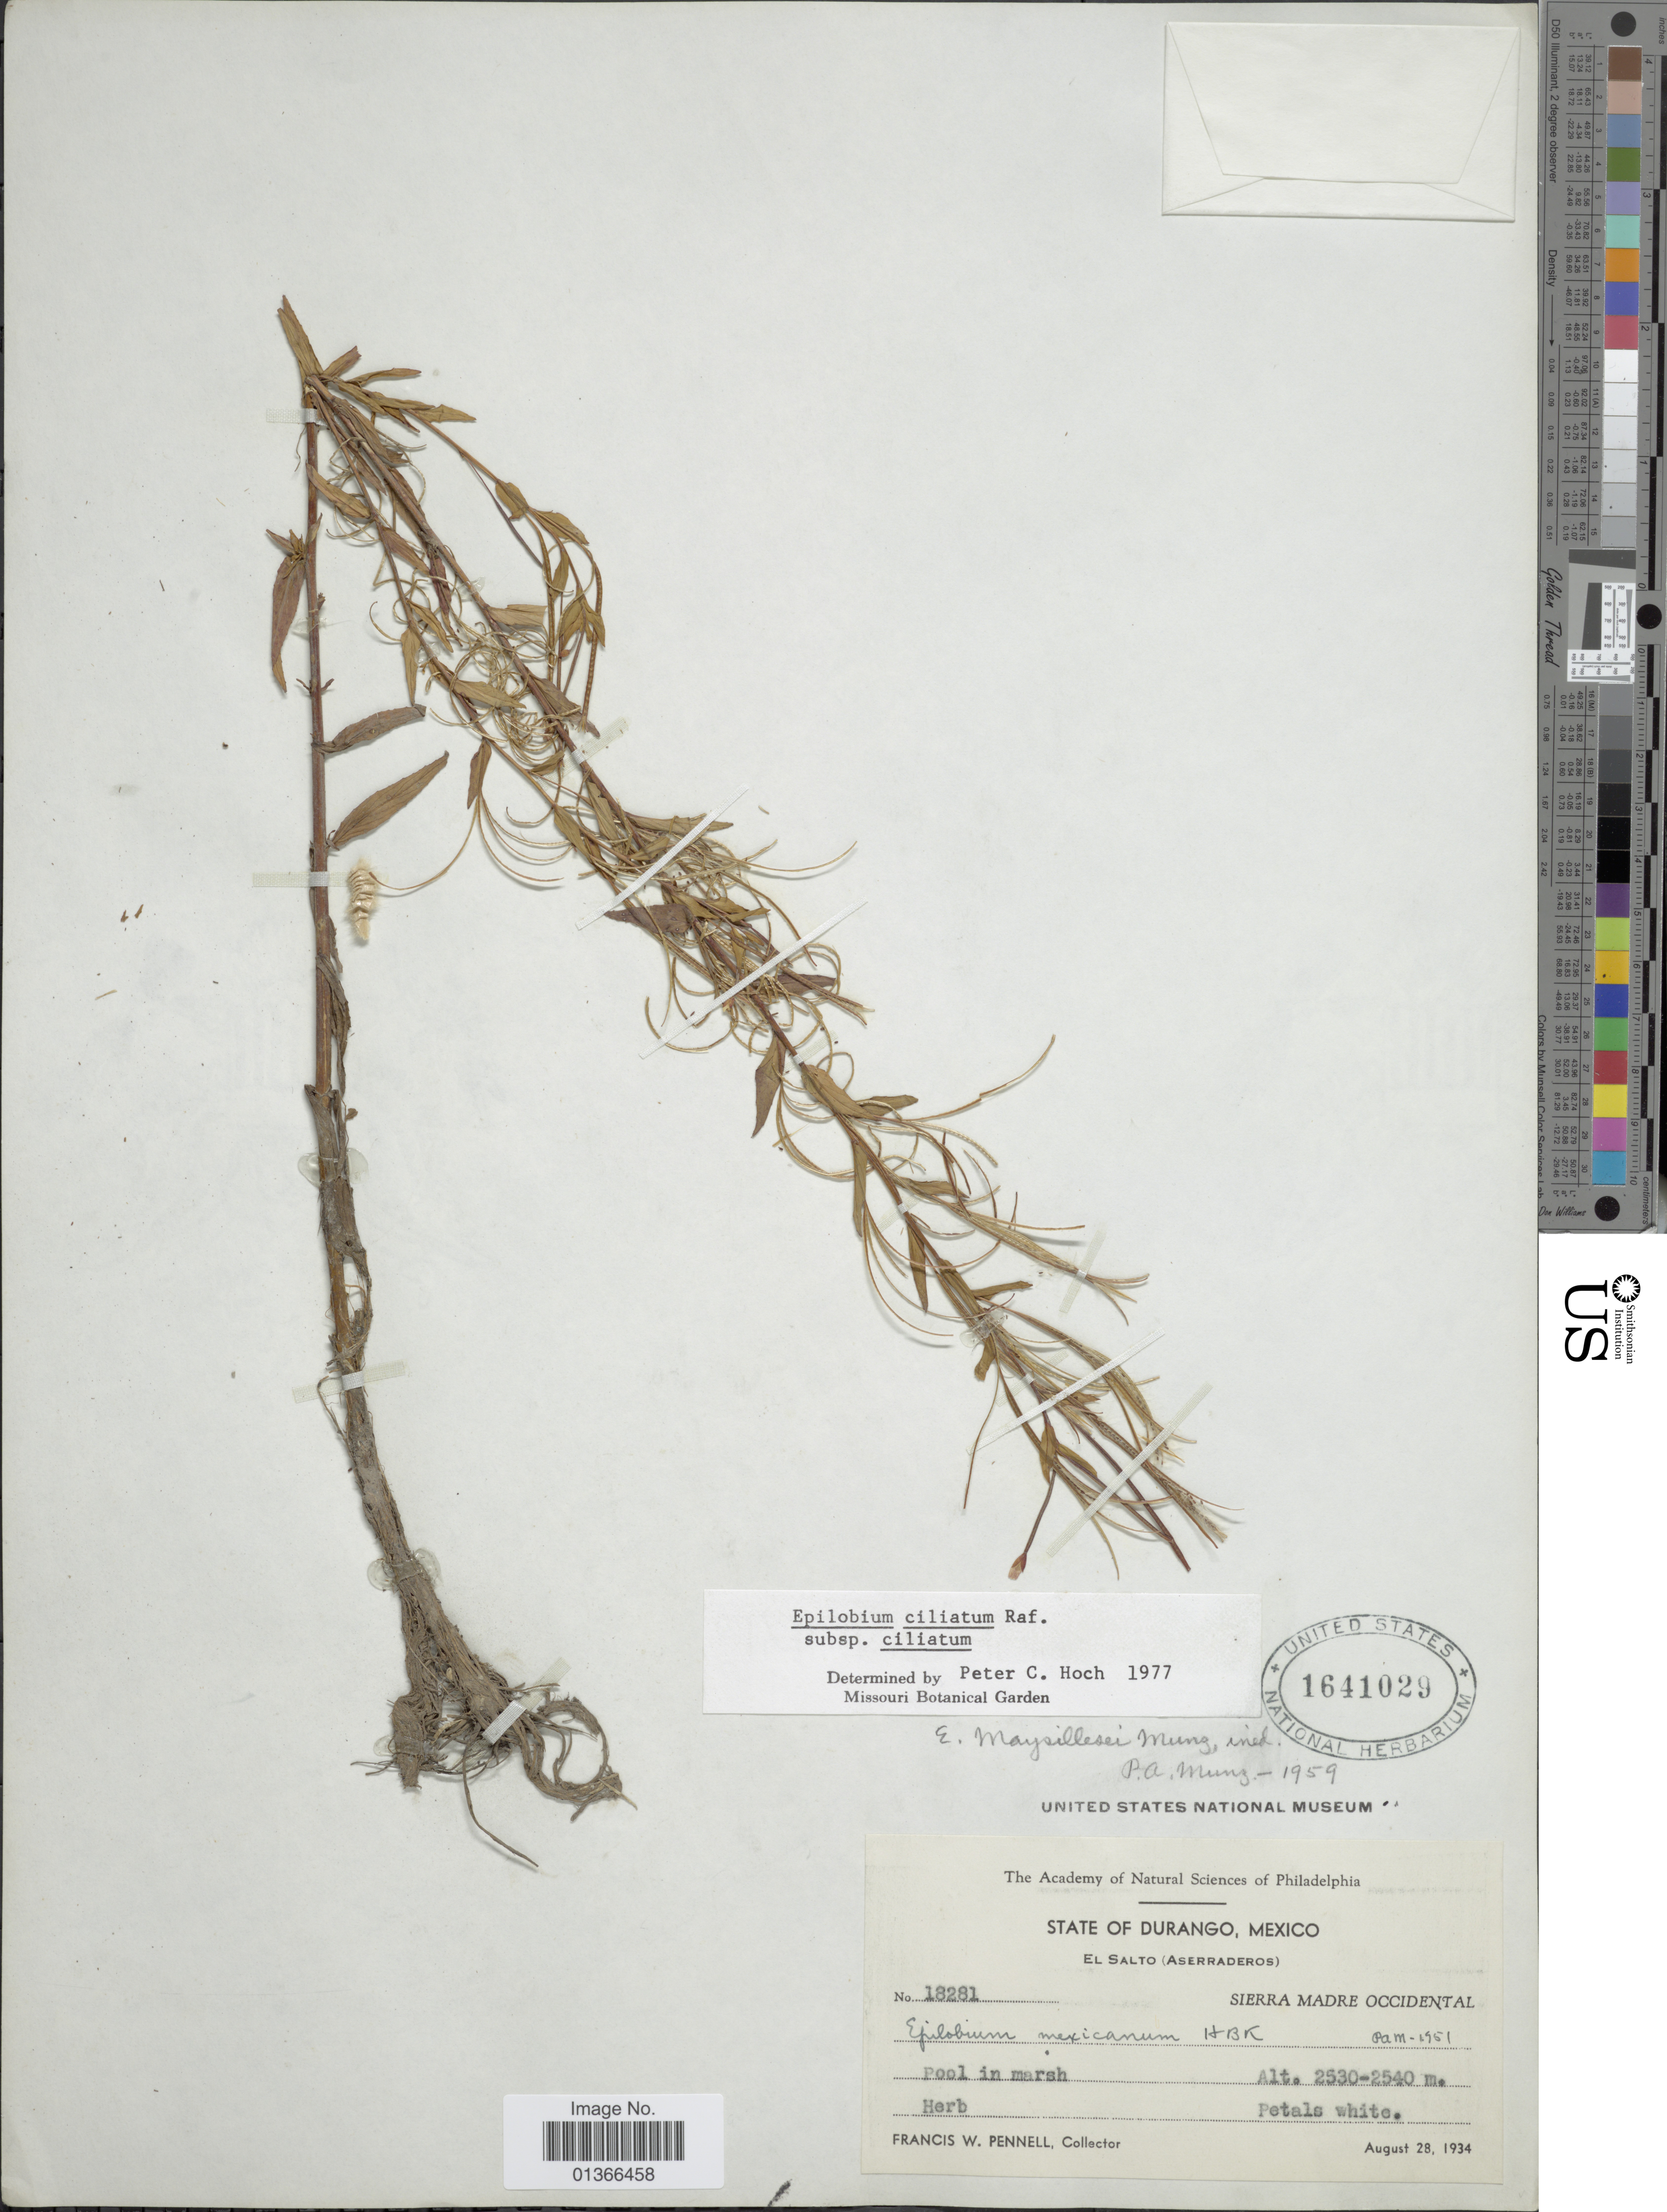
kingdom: Plantae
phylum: Tracheophyta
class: Magnoliopsida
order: Myrtales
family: Onagraceae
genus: Epilobium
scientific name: Epilobium ciliatum subsp. ciliatum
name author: Raf.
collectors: F. W. Pennell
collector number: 18281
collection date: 1934-08-28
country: Mexico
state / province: Durango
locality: El Salto (Aserraderos). Sierra Madre Occidental.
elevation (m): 2530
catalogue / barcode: US 1641029